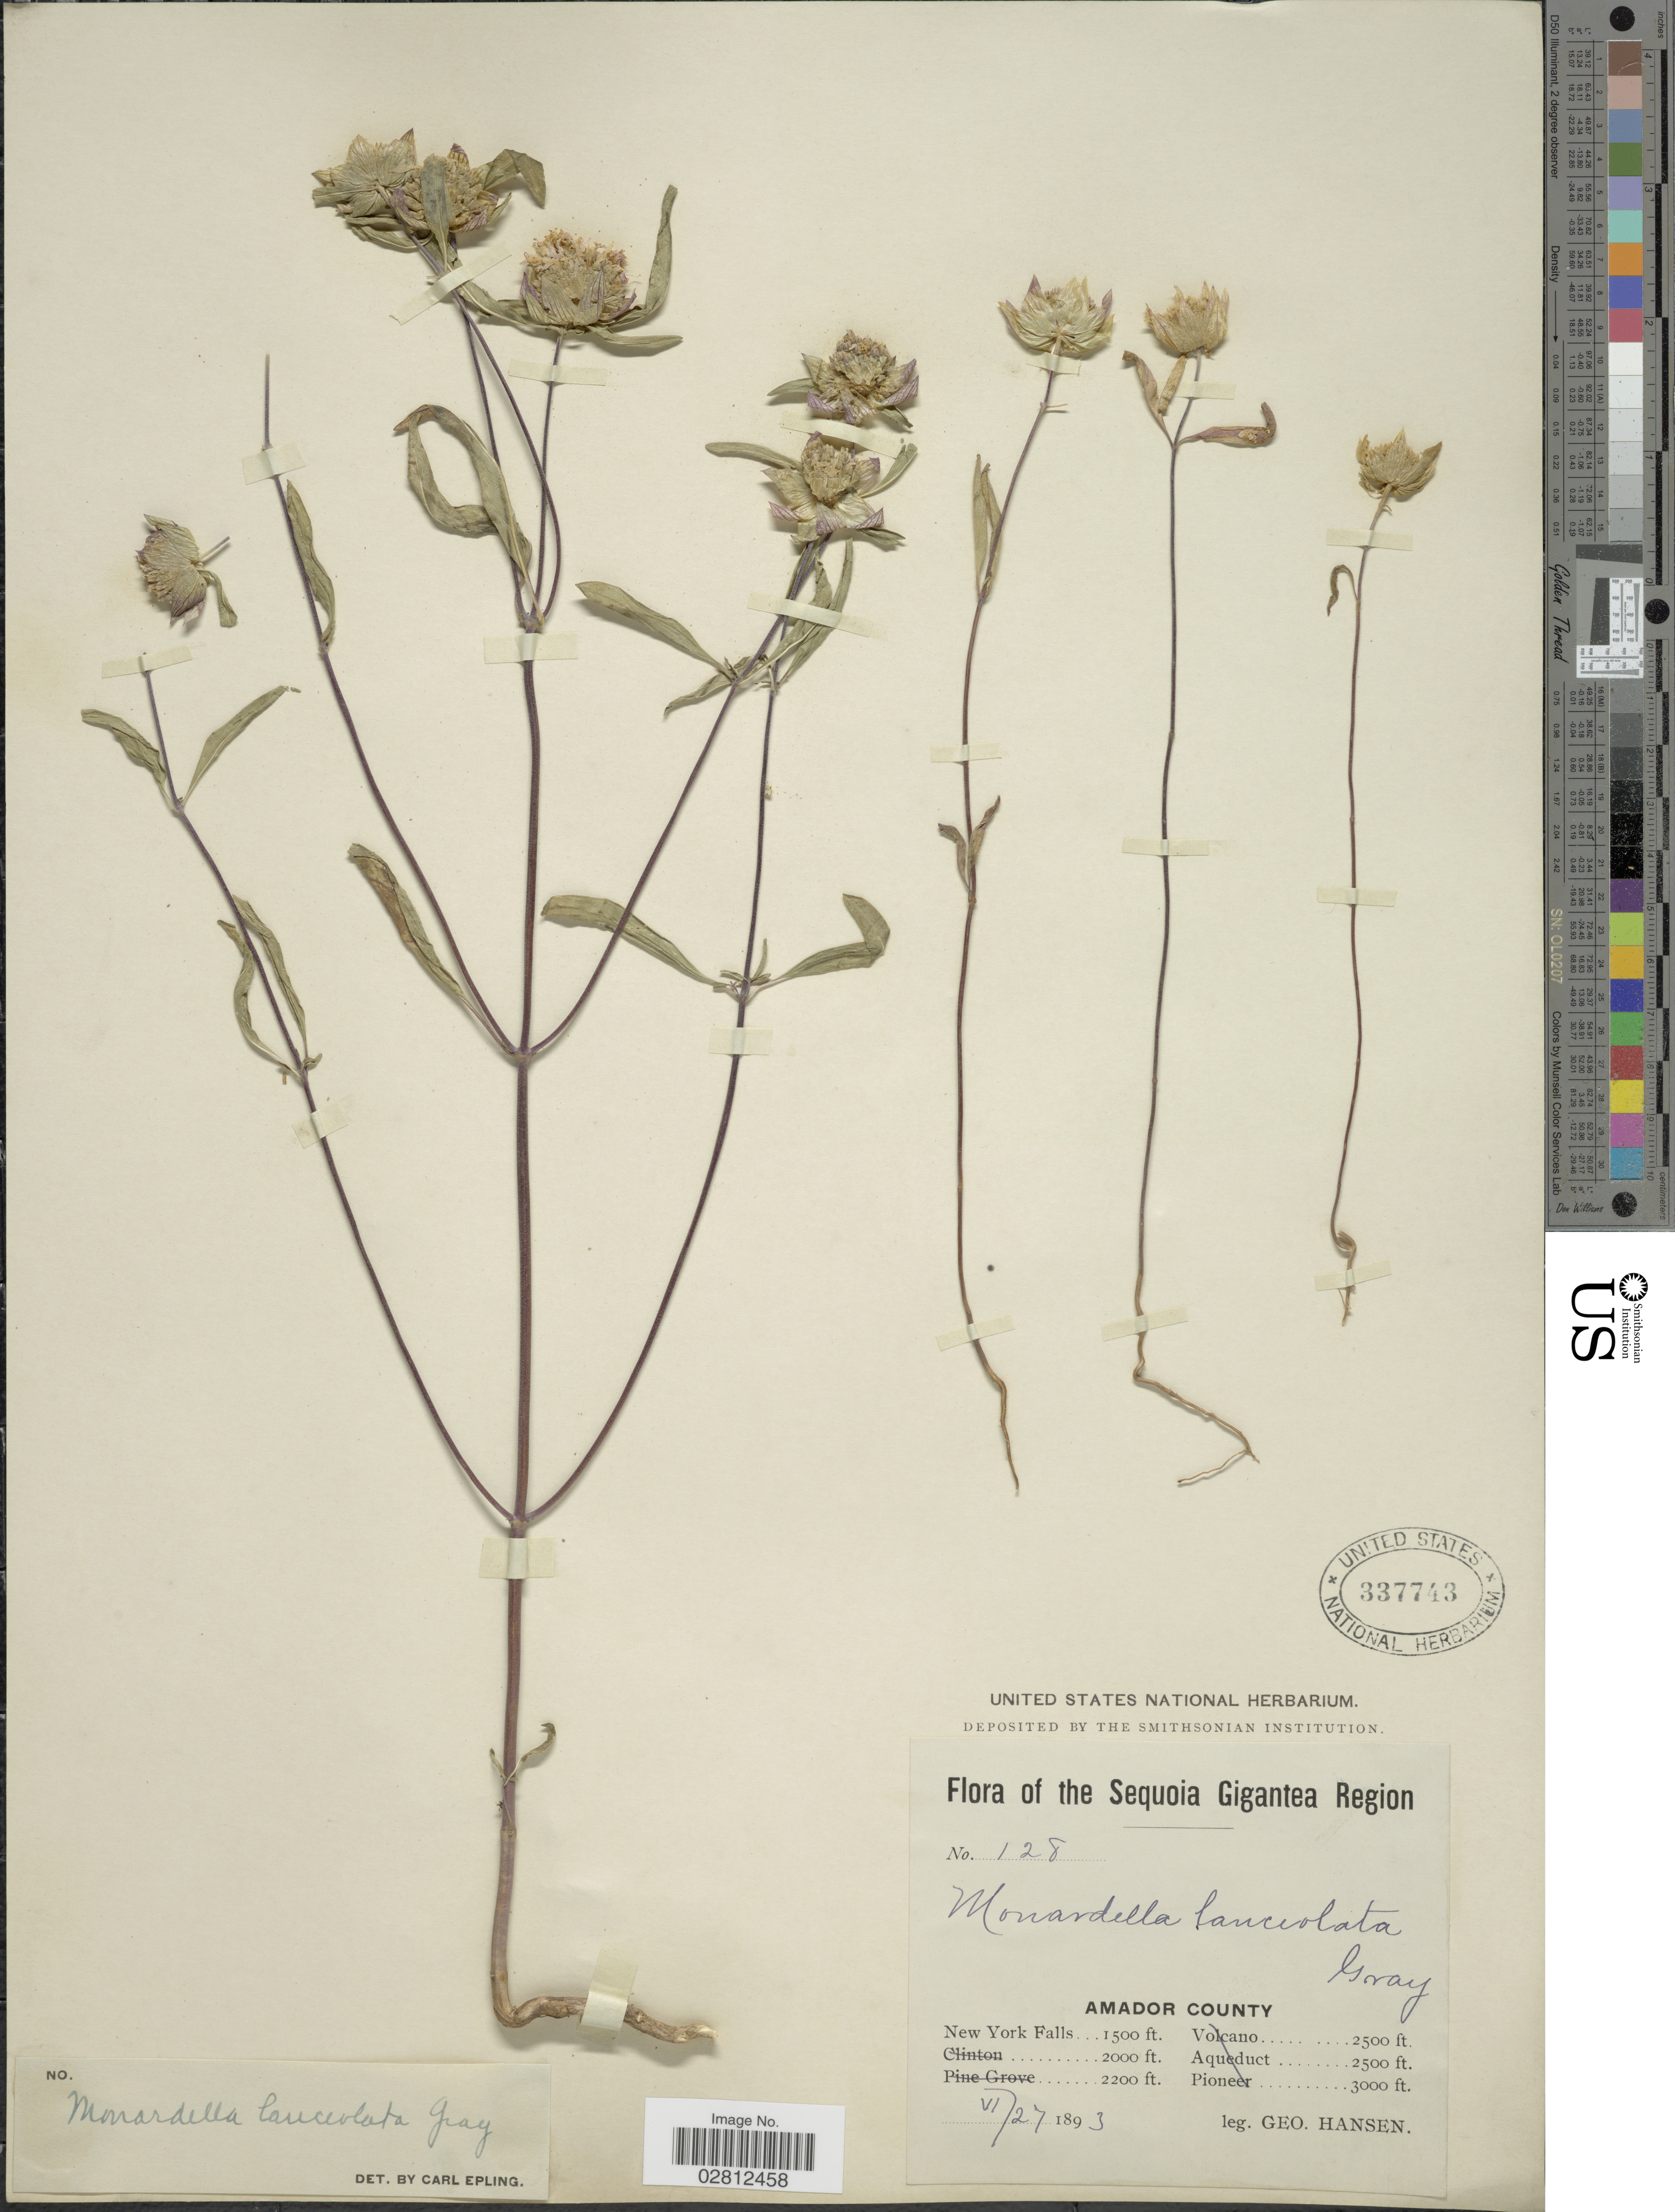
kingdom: Plantae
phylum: Tracheophyta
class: Magnoliopsida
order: Lamiales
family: Lamiaceae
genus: Monardella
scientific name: Monardella lanceolata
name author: A. Gray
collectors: G. Hansen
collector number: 128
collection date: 1893-06-27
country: United States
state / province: California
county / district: Amador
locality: Sequoia Gigantea Region, Amador County, New York Falls.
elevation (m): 457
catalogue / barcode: US 337743